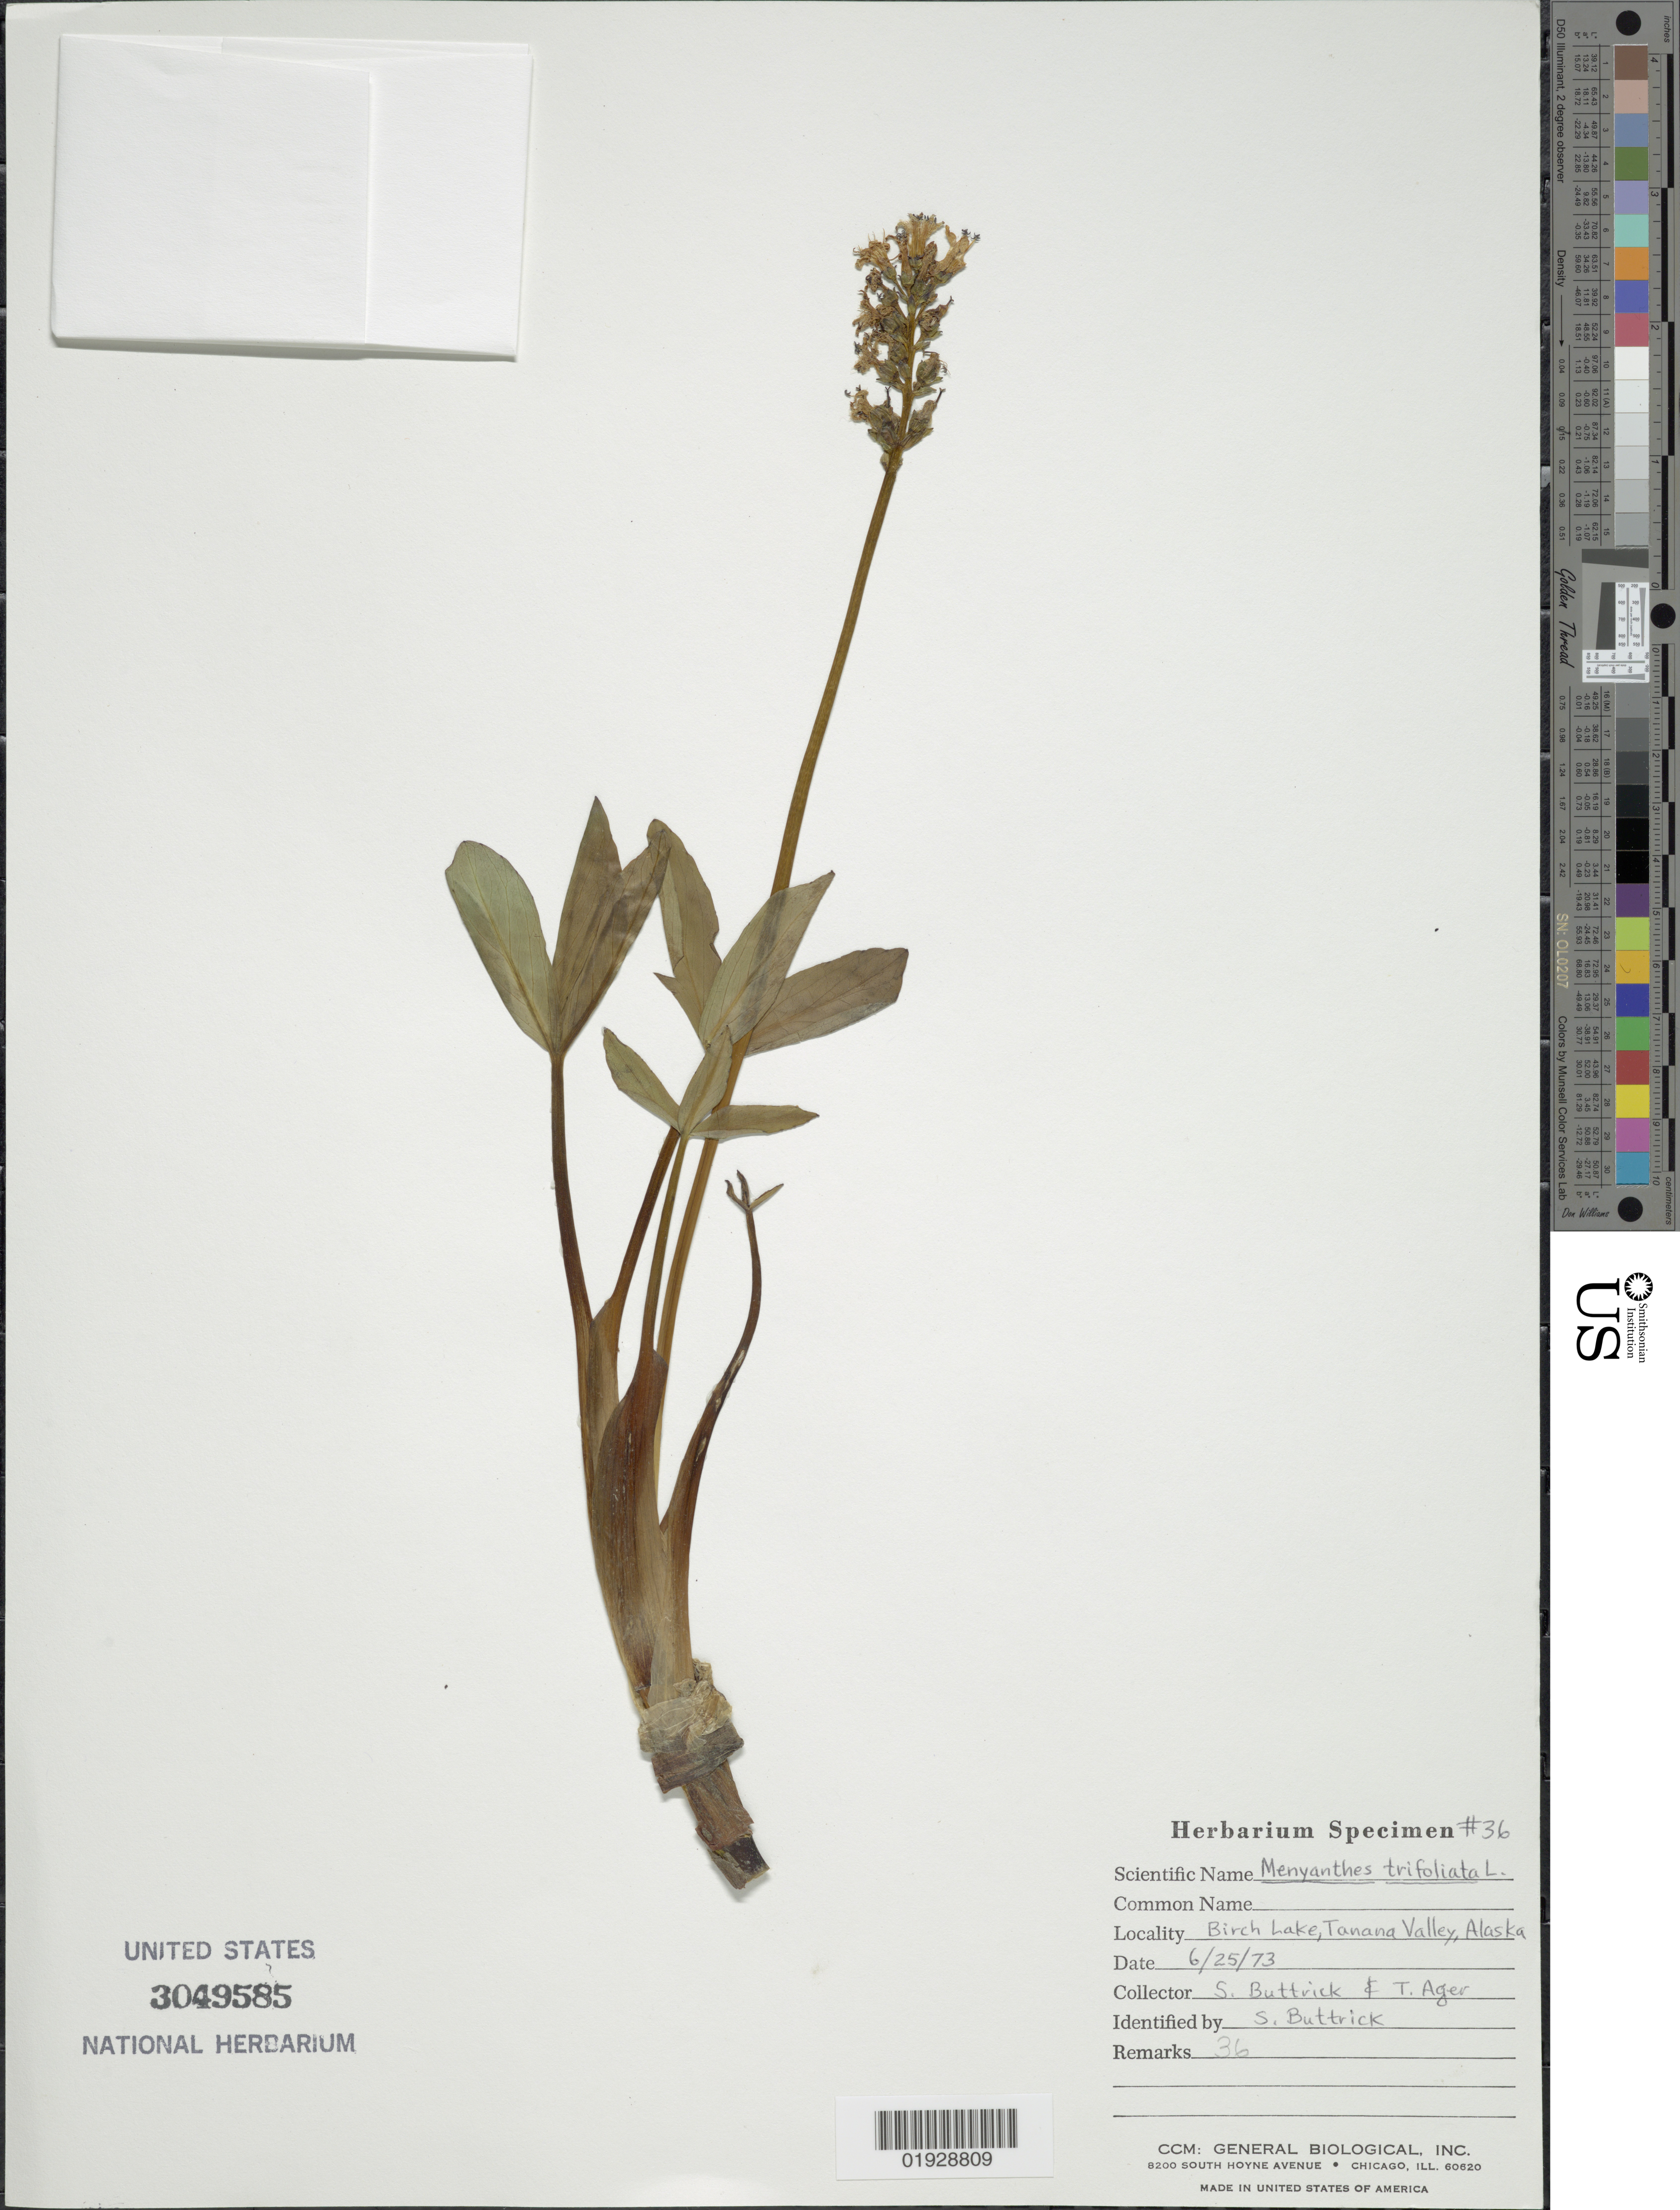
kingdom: Plantae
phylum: Tracheophyta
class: Magnoliopsida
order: Asterales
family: Menyanthaceae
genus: Menyanthes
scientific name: Menyanthes trifoliata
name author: L.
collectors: S. Buttrick & T. Ager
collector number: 36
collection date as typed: Transcribed d/m/y: 25/6/73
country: United States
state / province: Alaska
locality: Birch Lake, Tanana Valley.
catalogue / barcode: US 3049585